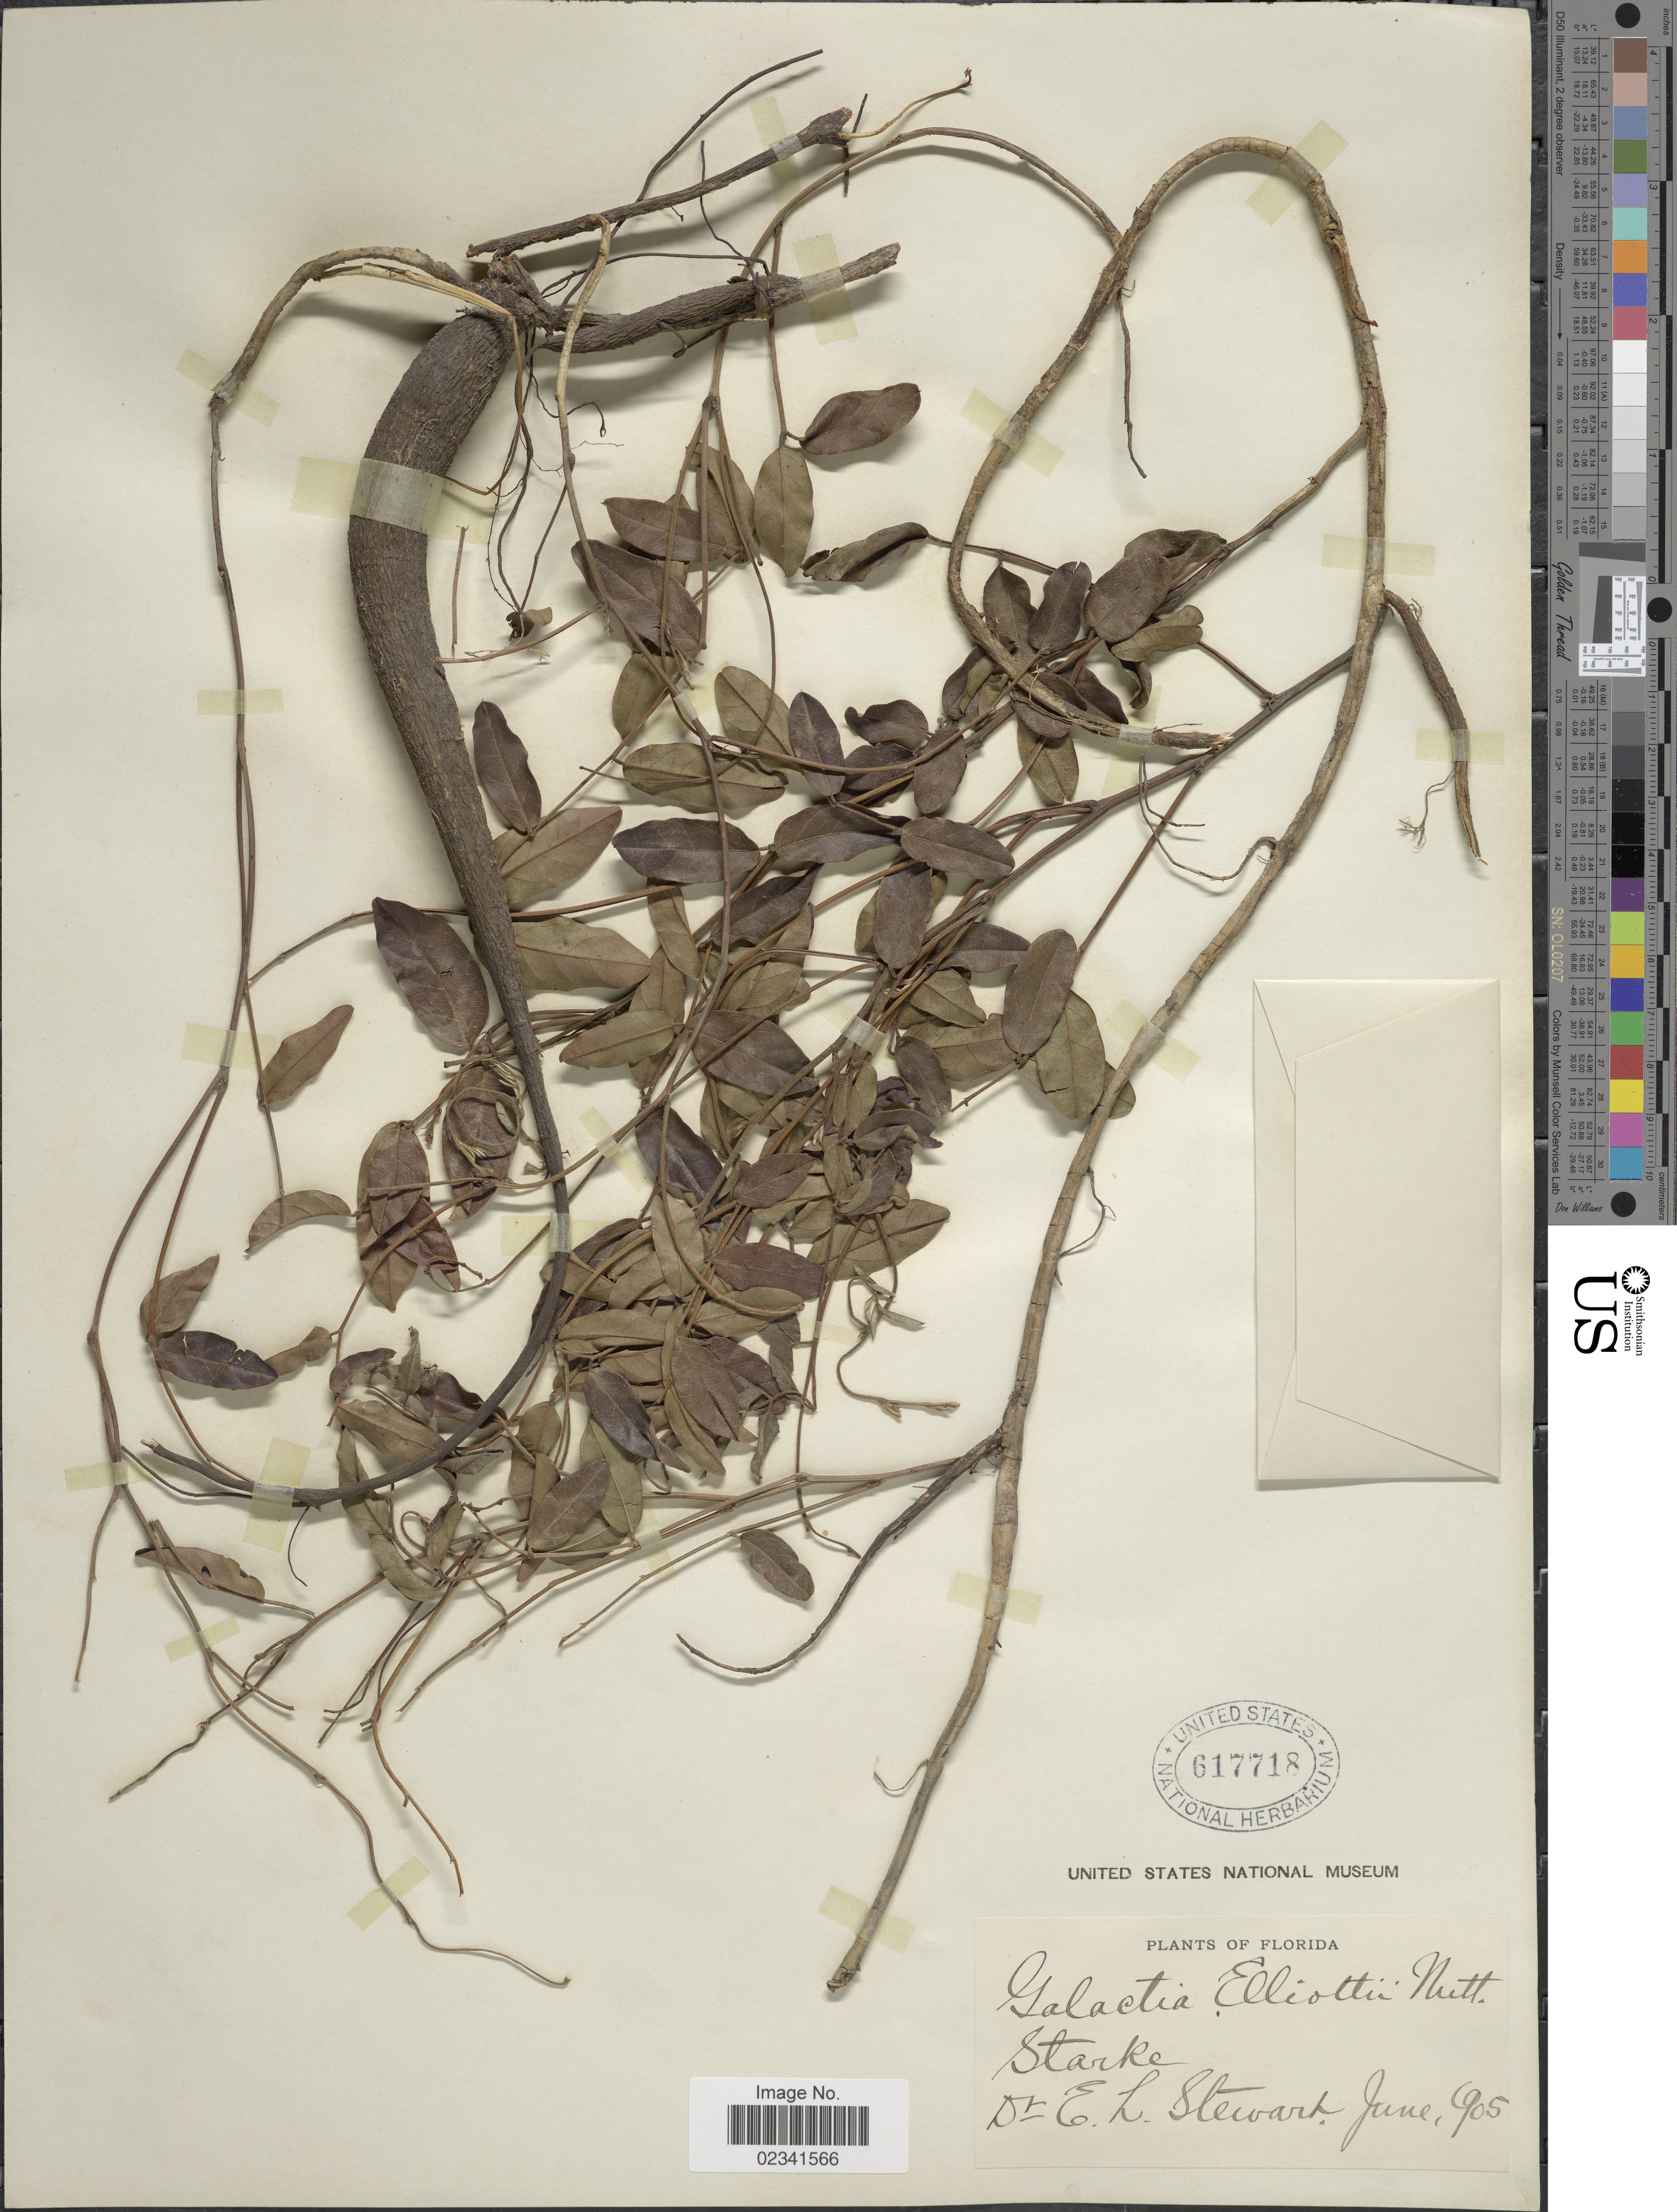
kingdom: Plantae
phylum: Tracheophyta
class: Magnoliopsida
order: Fabales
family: Fabaceae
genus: Galactia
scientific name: Galactia elliottii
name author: Nutt.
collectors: E. Stewart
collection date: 1905-06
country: United States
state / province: Florida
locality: Starke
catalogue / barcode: US 617718